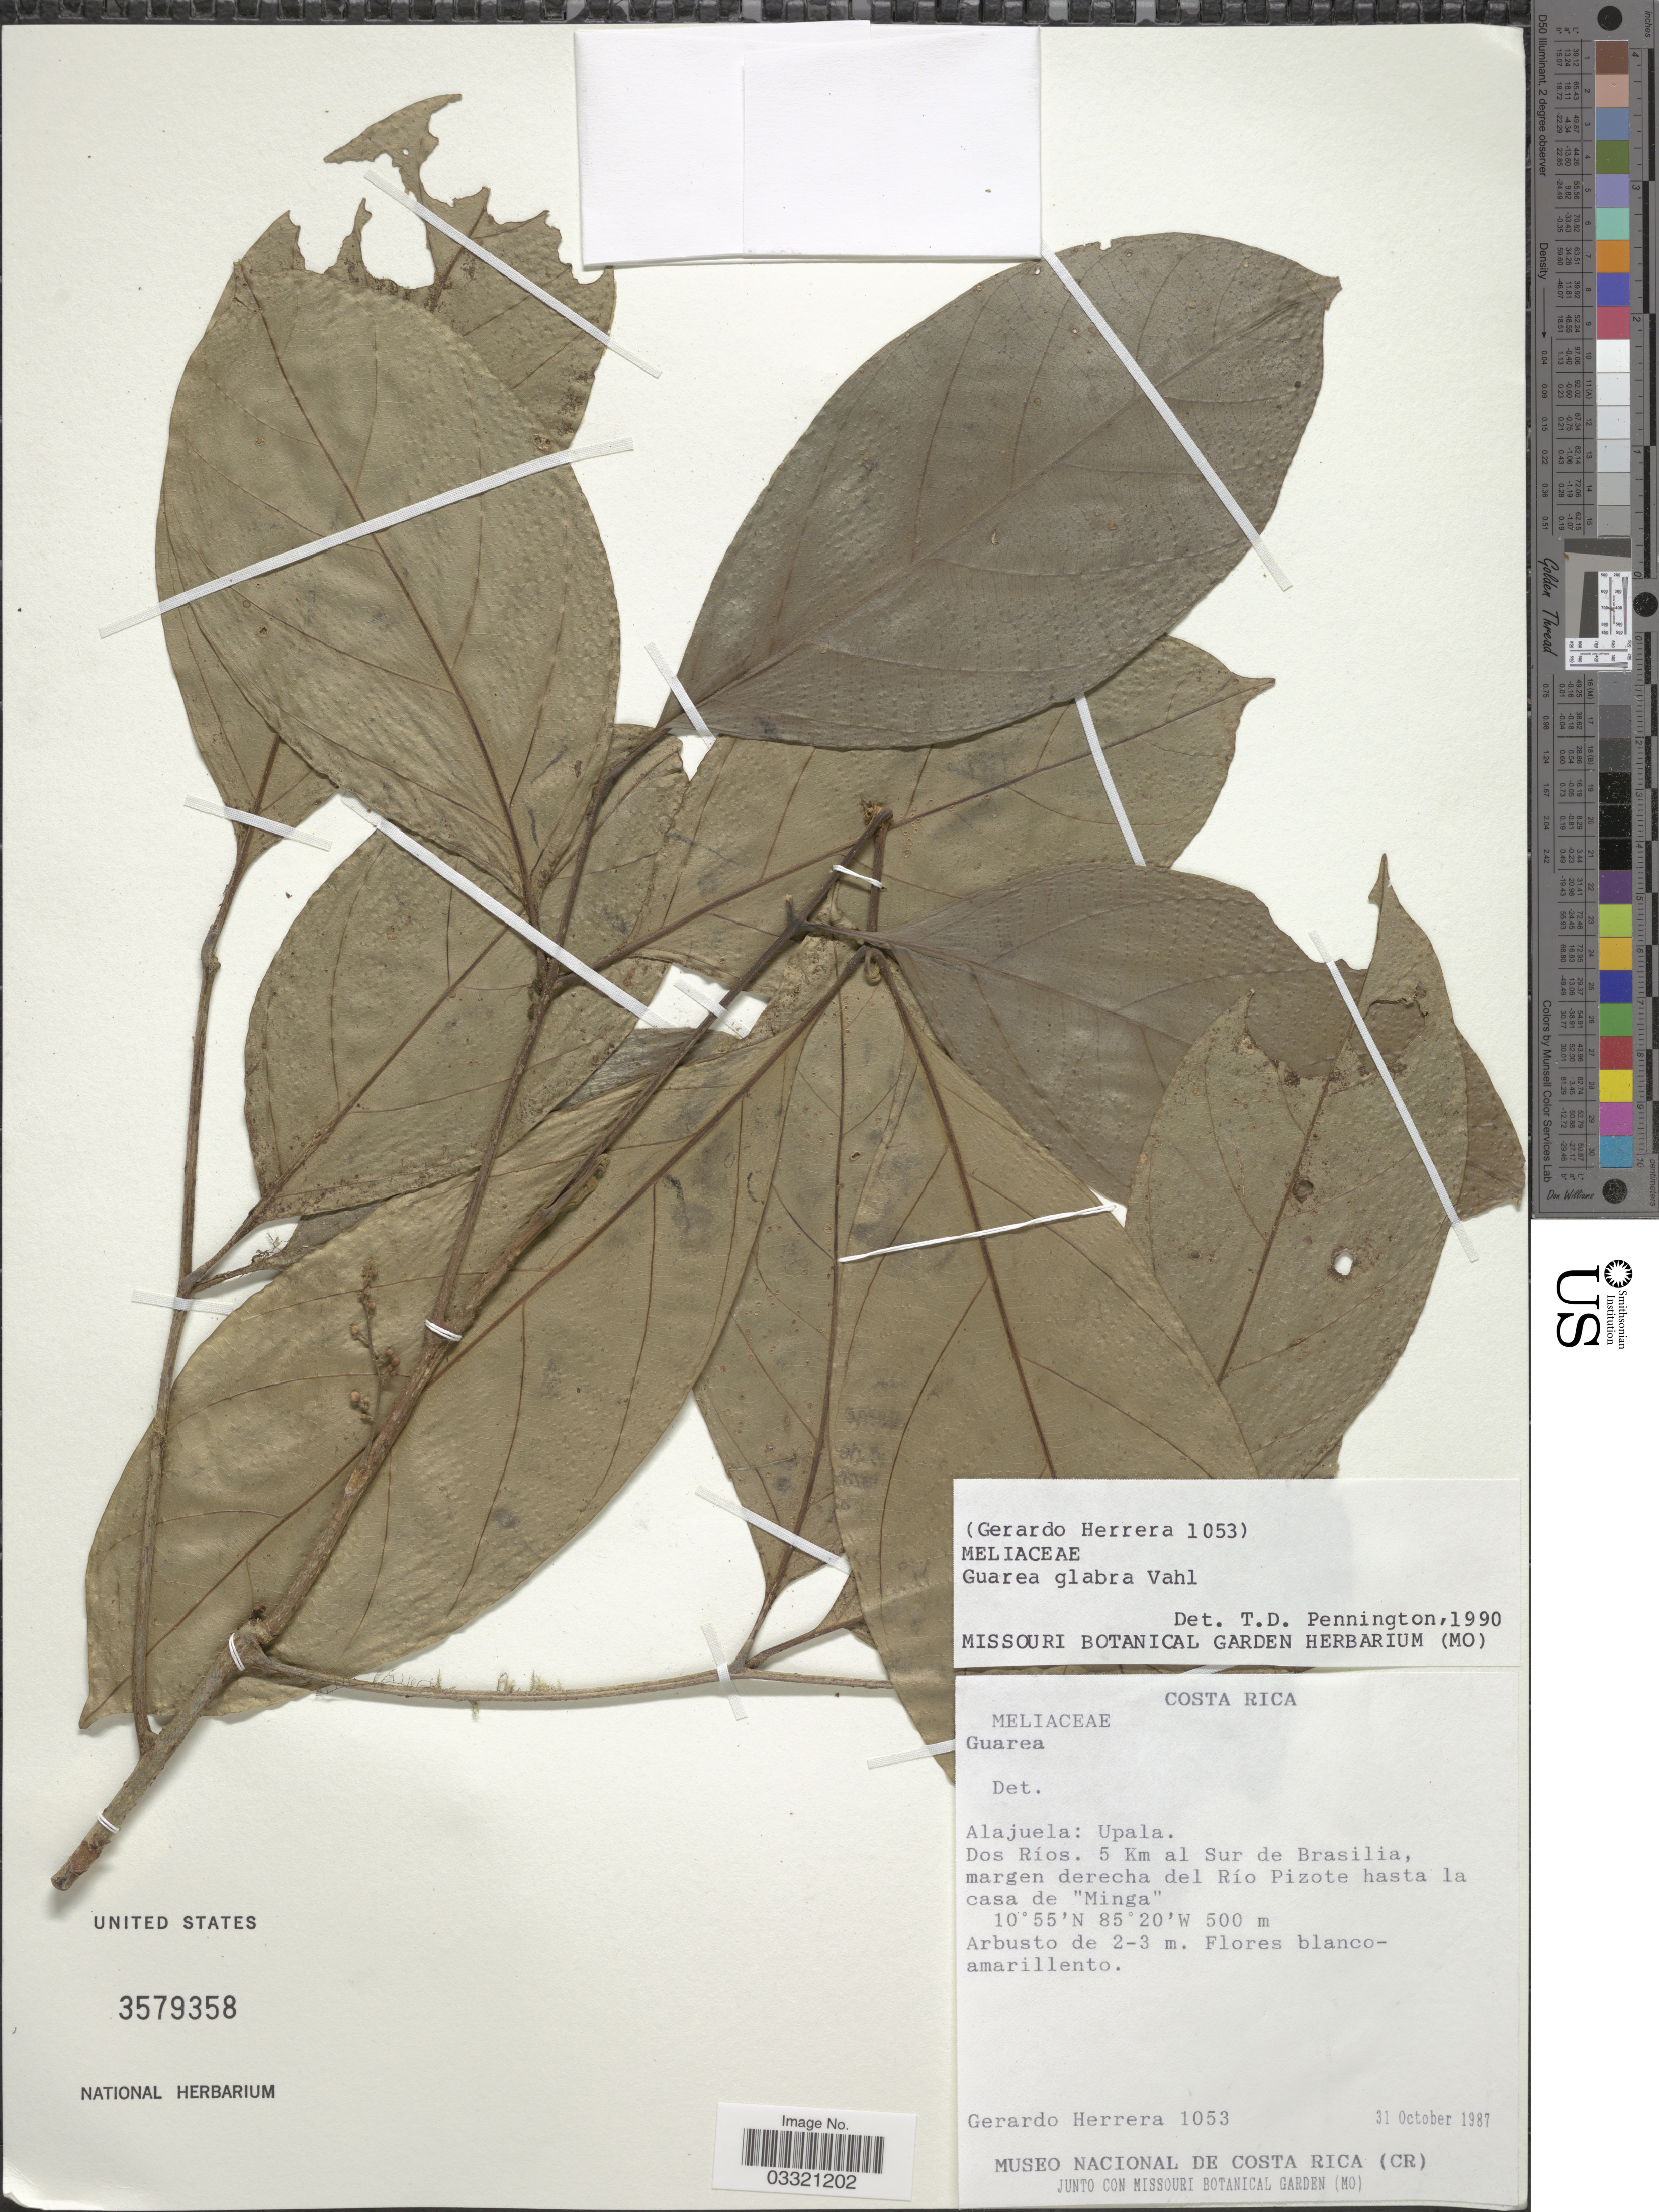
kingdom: Plantae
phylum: Tracheophyta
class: Magnoliopsida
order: Sapindales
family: Meliaceae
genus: Guarea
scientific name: Guarea glabra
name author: Vahl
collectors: G. Herrera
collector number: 1053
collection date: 1987-10-31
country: Costa Rica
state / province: Alajuela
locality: Upala. Dos Ríos. 5 Km al Sur de Brasilia, margen derecha del Río Pizote hasta la casa de "Minga".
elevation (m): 500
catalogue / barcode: US 3579358